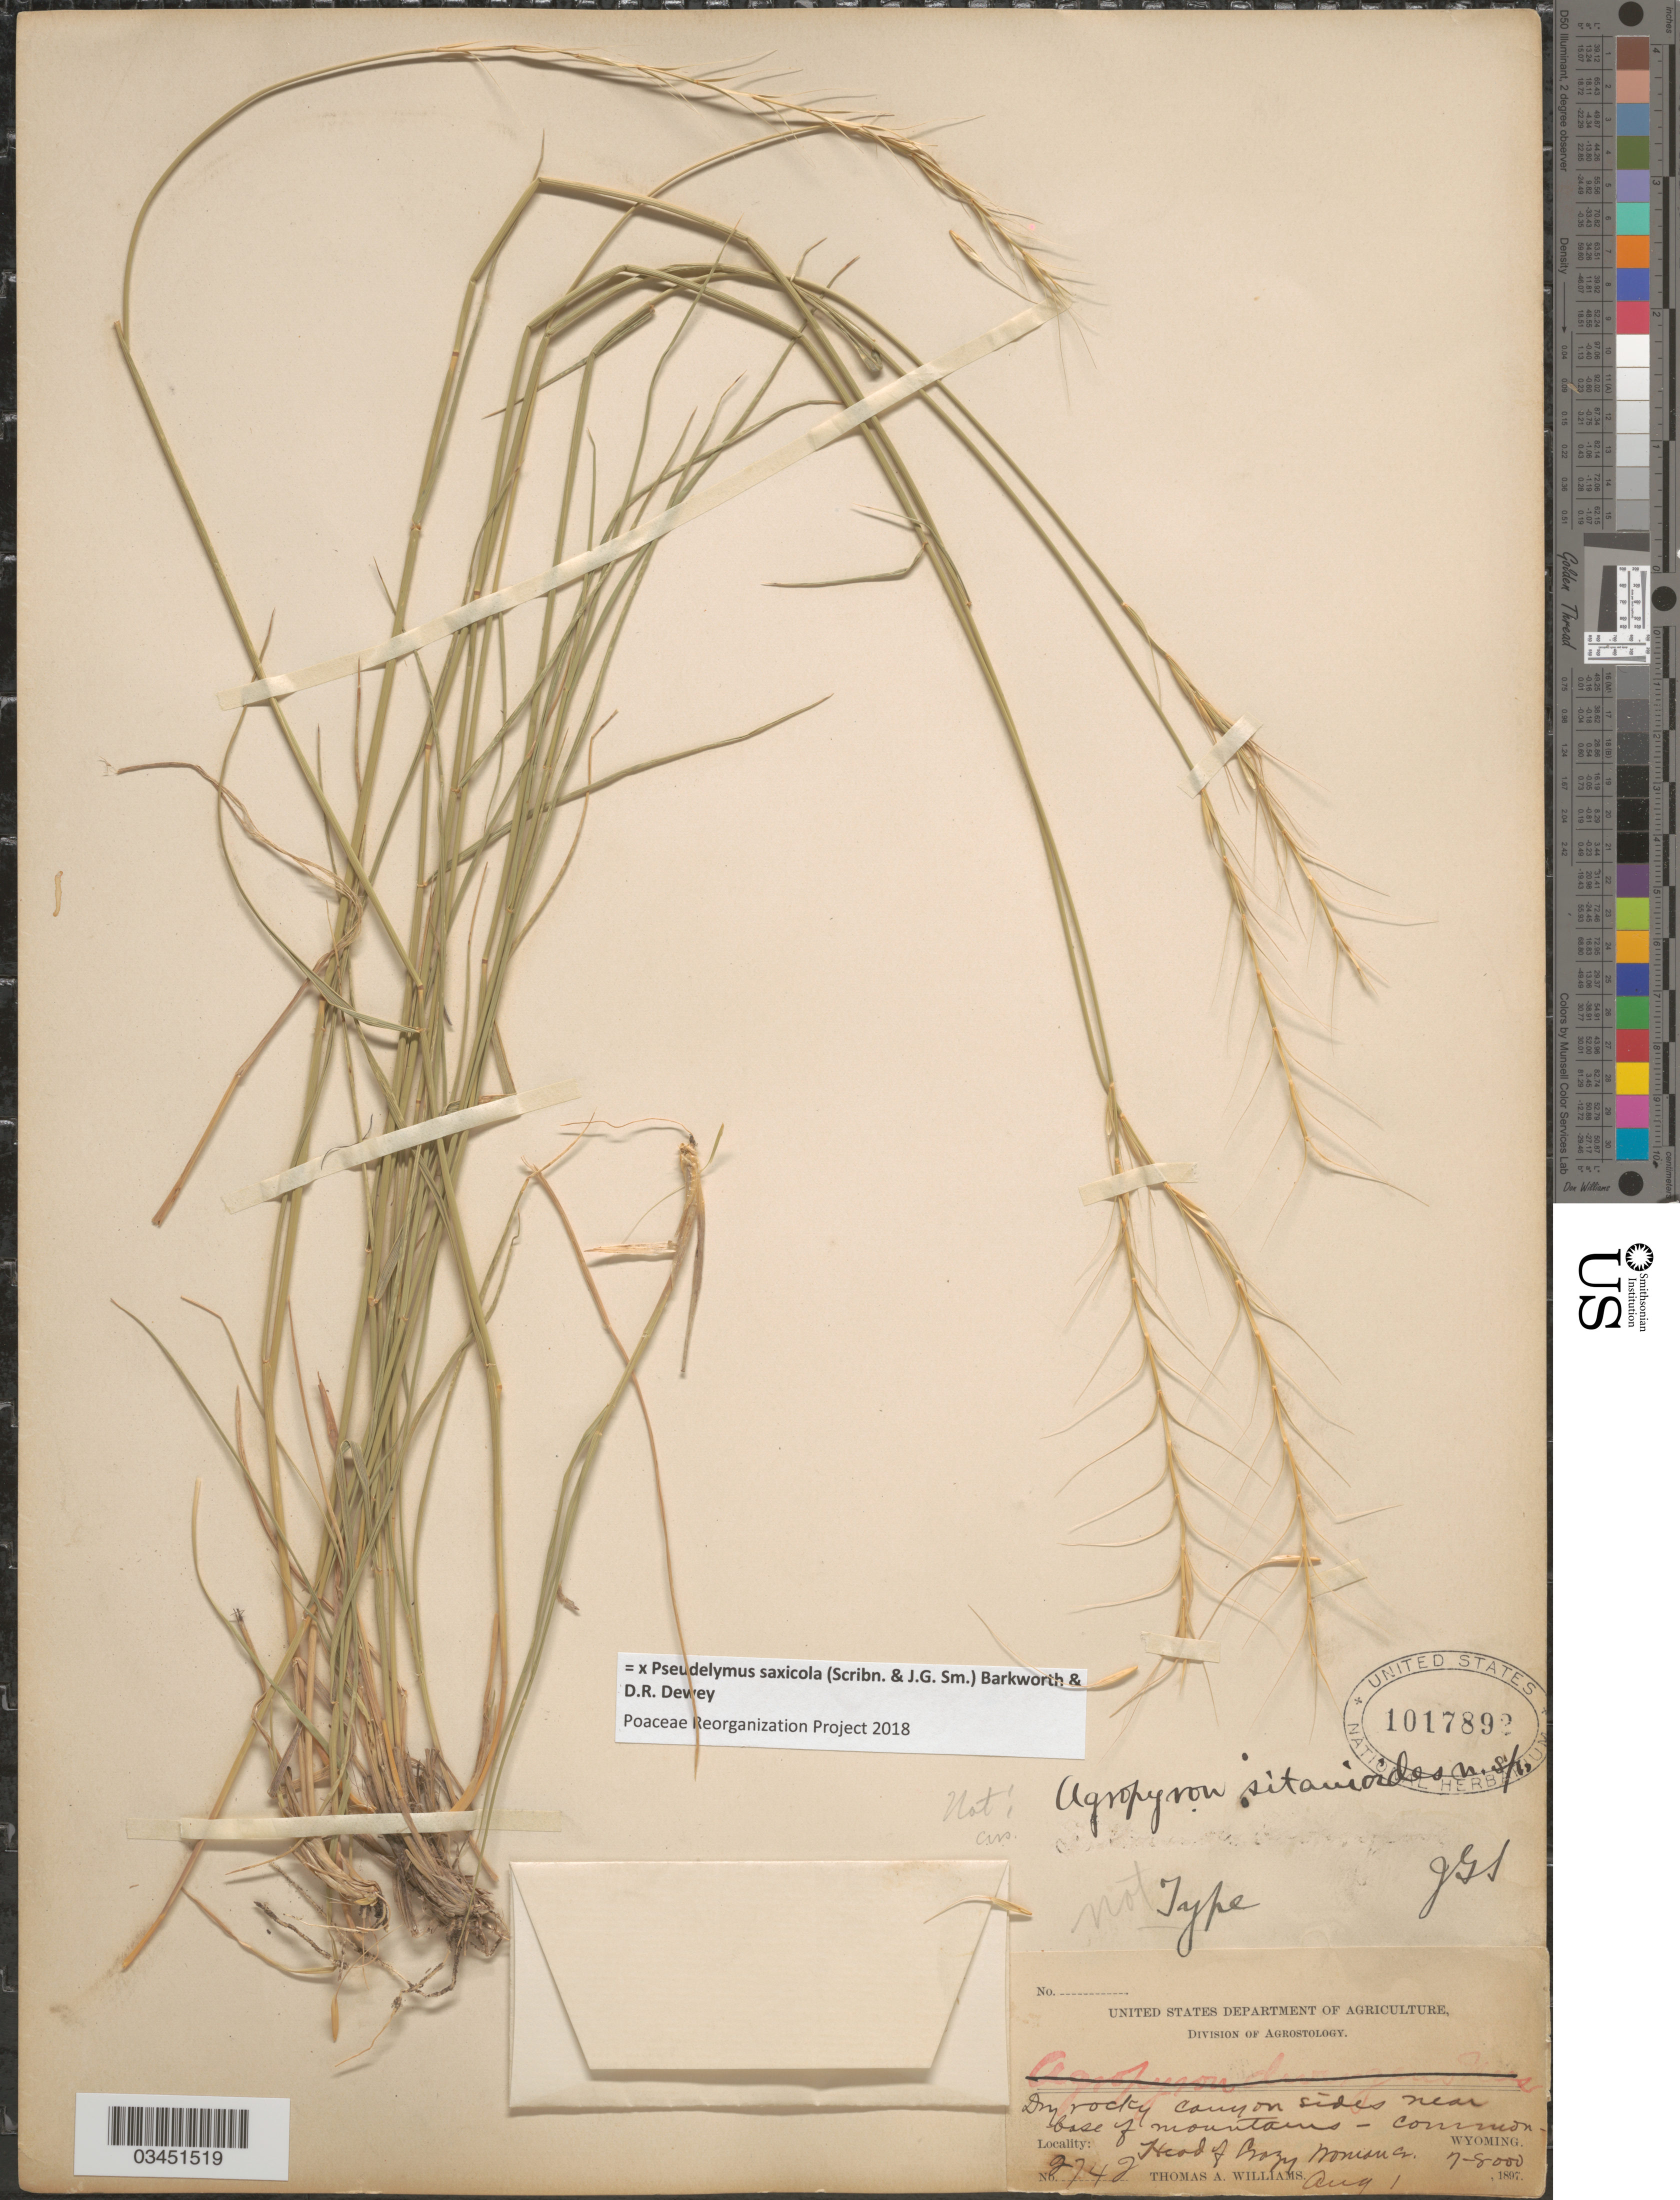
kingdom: Plantae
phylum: Tracheophyta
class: Liliopsida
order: Poales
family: Poaceae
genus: Pseudelymus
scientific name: x Pseudelymus saxicola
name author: (Scribn. & J.G. Sm.) Barkworth & Dewey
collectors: T. A. Williams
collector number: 2742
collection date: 1897-08-01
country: United States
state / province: Wyoming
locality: Dry rocky canyon sides near base of mountains - common. Head of Crazy Woman Cr.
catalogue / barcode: US 1017892